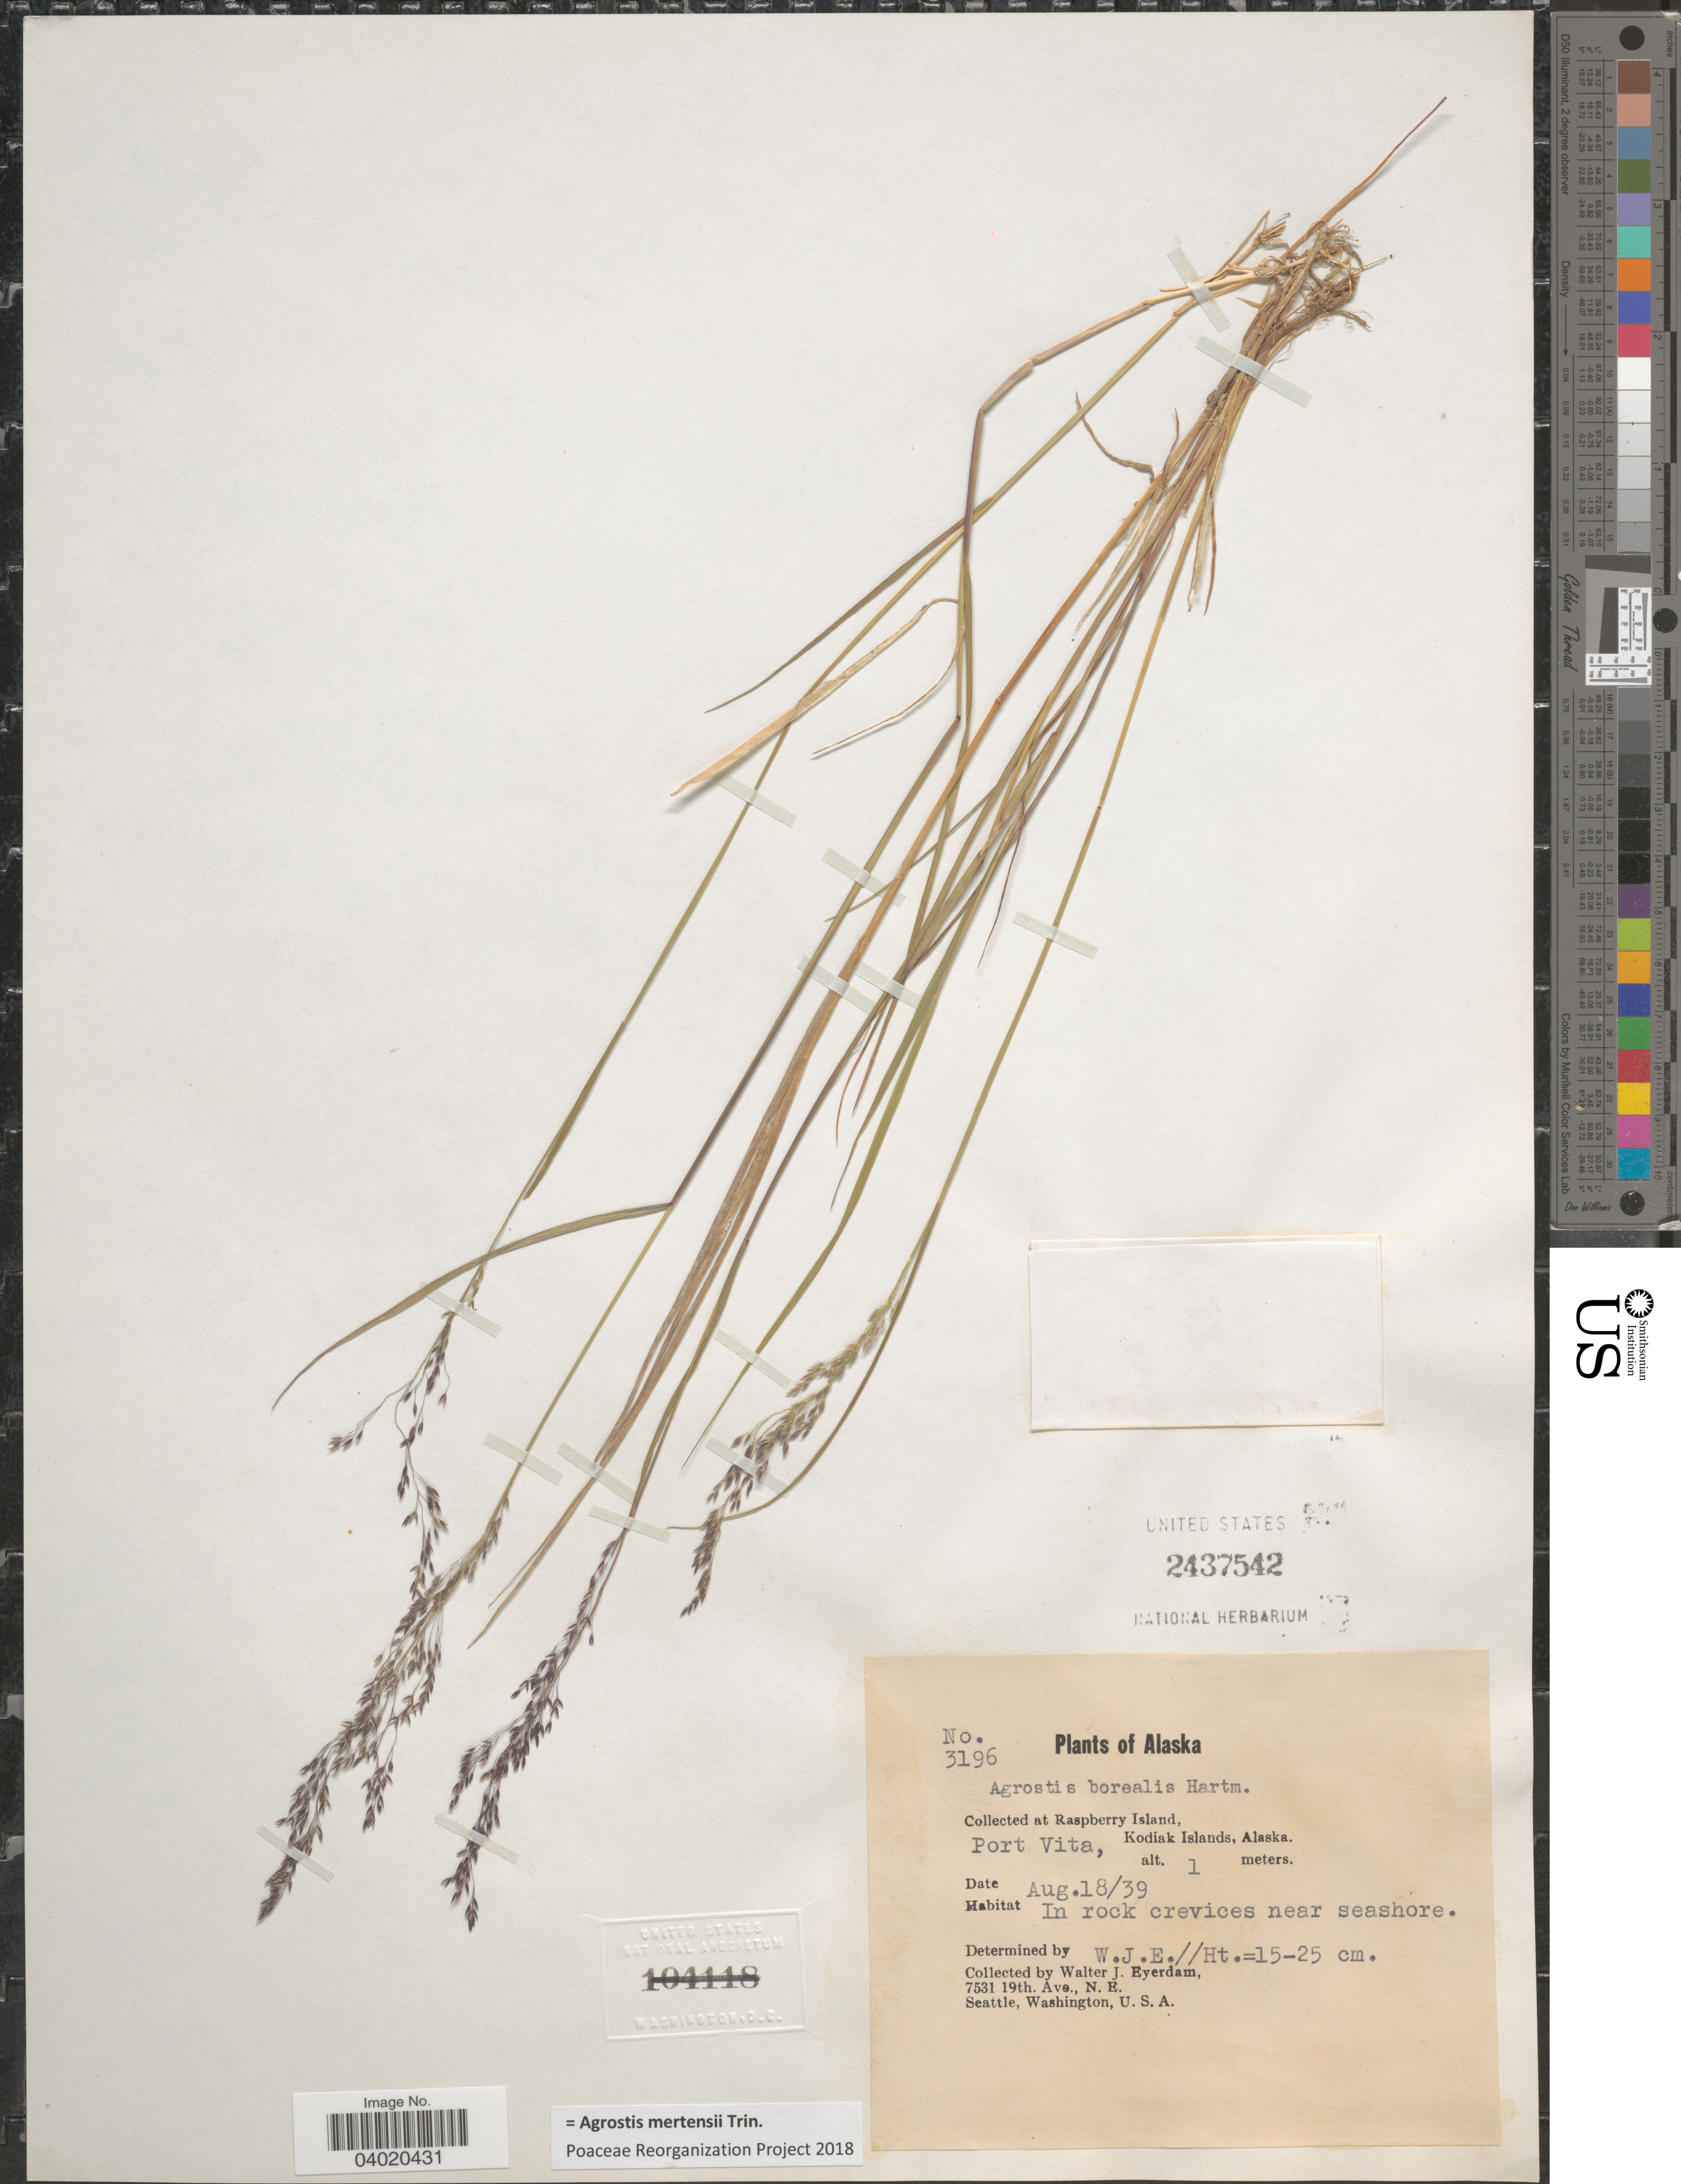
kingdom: Plantae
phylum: Tracheophyta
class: Liliopsida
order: Poales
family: Poaceae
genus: Agrostis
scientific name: Agrostis mertensii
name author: Trin.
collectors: W. J. Eyerdam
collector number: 3196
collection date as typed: Transcribed d/m/y: 18/8/39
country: United States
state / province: Alaska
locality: Raspberry Islands, Port Vita, Kodiak Islands.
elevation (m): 1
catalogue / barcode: US 2437542